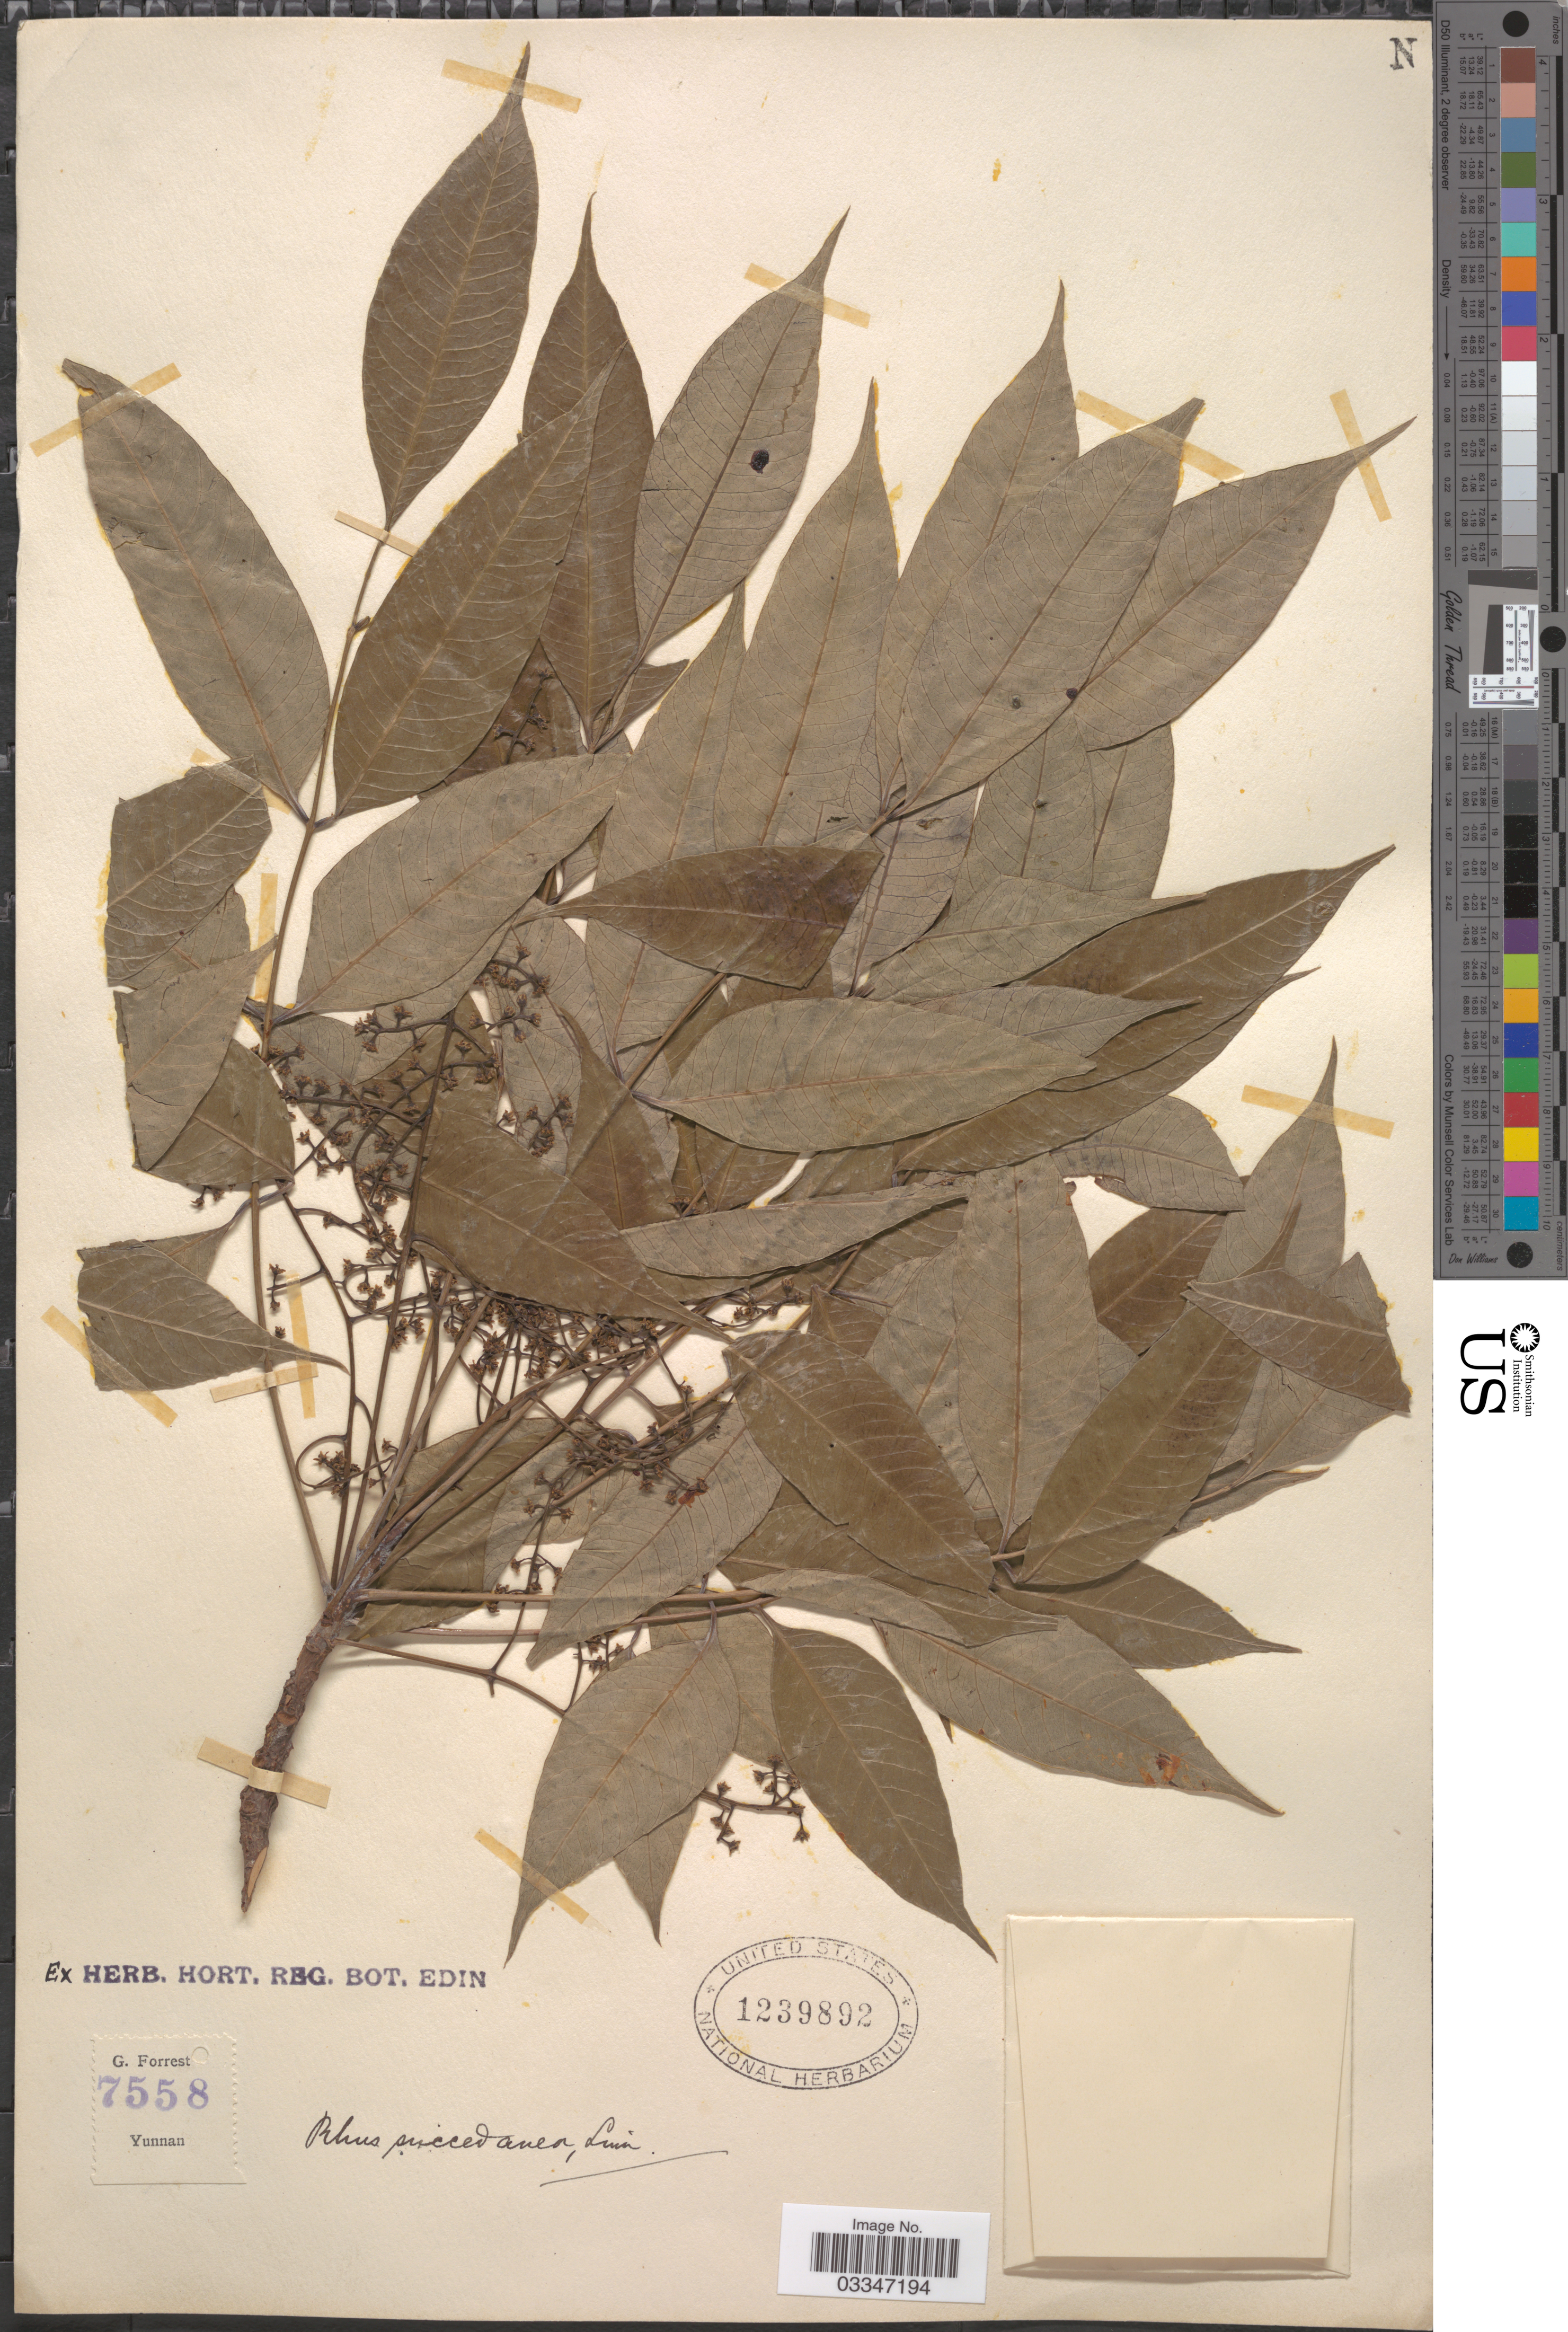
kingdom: Plantae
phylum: Tracheophyta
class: Magnoliopsida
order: Sapindales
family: Anacardiaceae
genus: Rhus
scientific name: Rhus succedanea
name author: L.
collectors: G. Forrest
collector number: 7558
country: China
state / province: Yunnan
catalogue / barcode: US 1239892